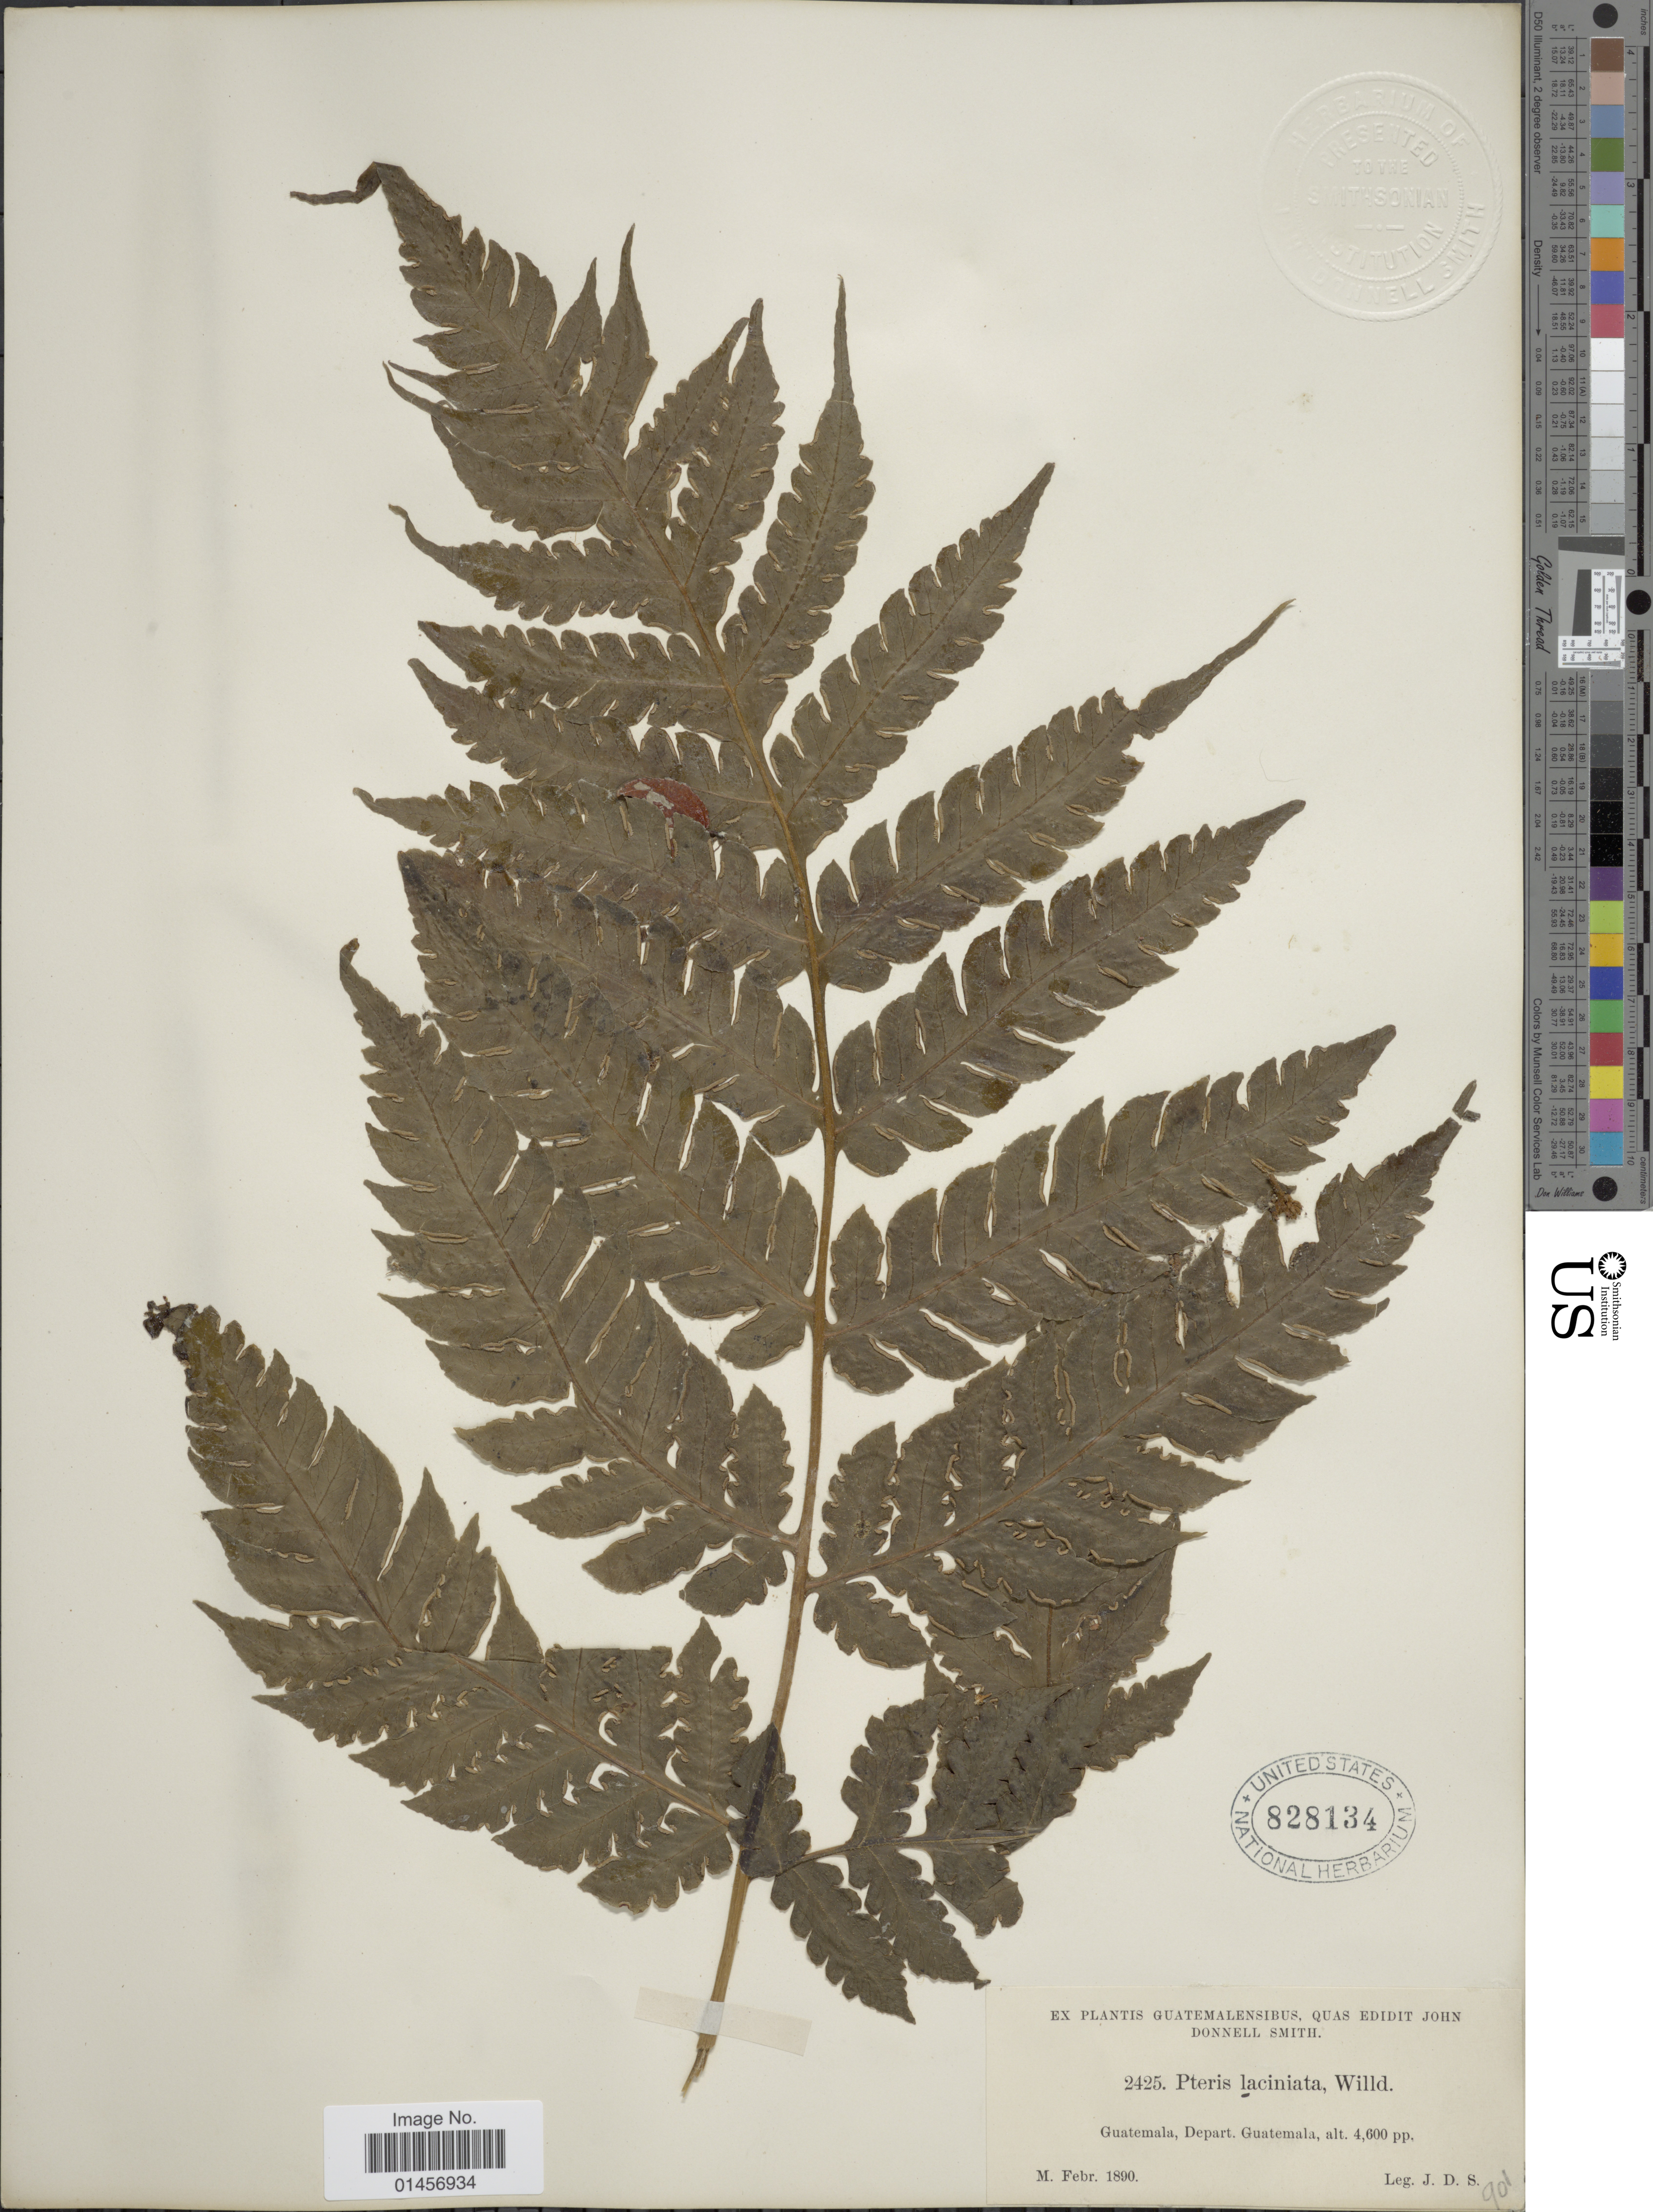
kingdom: Plantae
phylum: Tracheophyta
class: Polypodiopsida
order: Polypodiales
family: Lonchitidaceae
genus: Lonchitis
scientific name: Lonchitis hirsuta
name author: L.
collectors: J. Donnell Smith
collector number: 2425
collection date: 1890-02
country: Guatemala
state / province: Guatemala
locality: Guatemala, Depart, Guatemala.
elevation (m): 1402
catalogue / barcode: US 828134